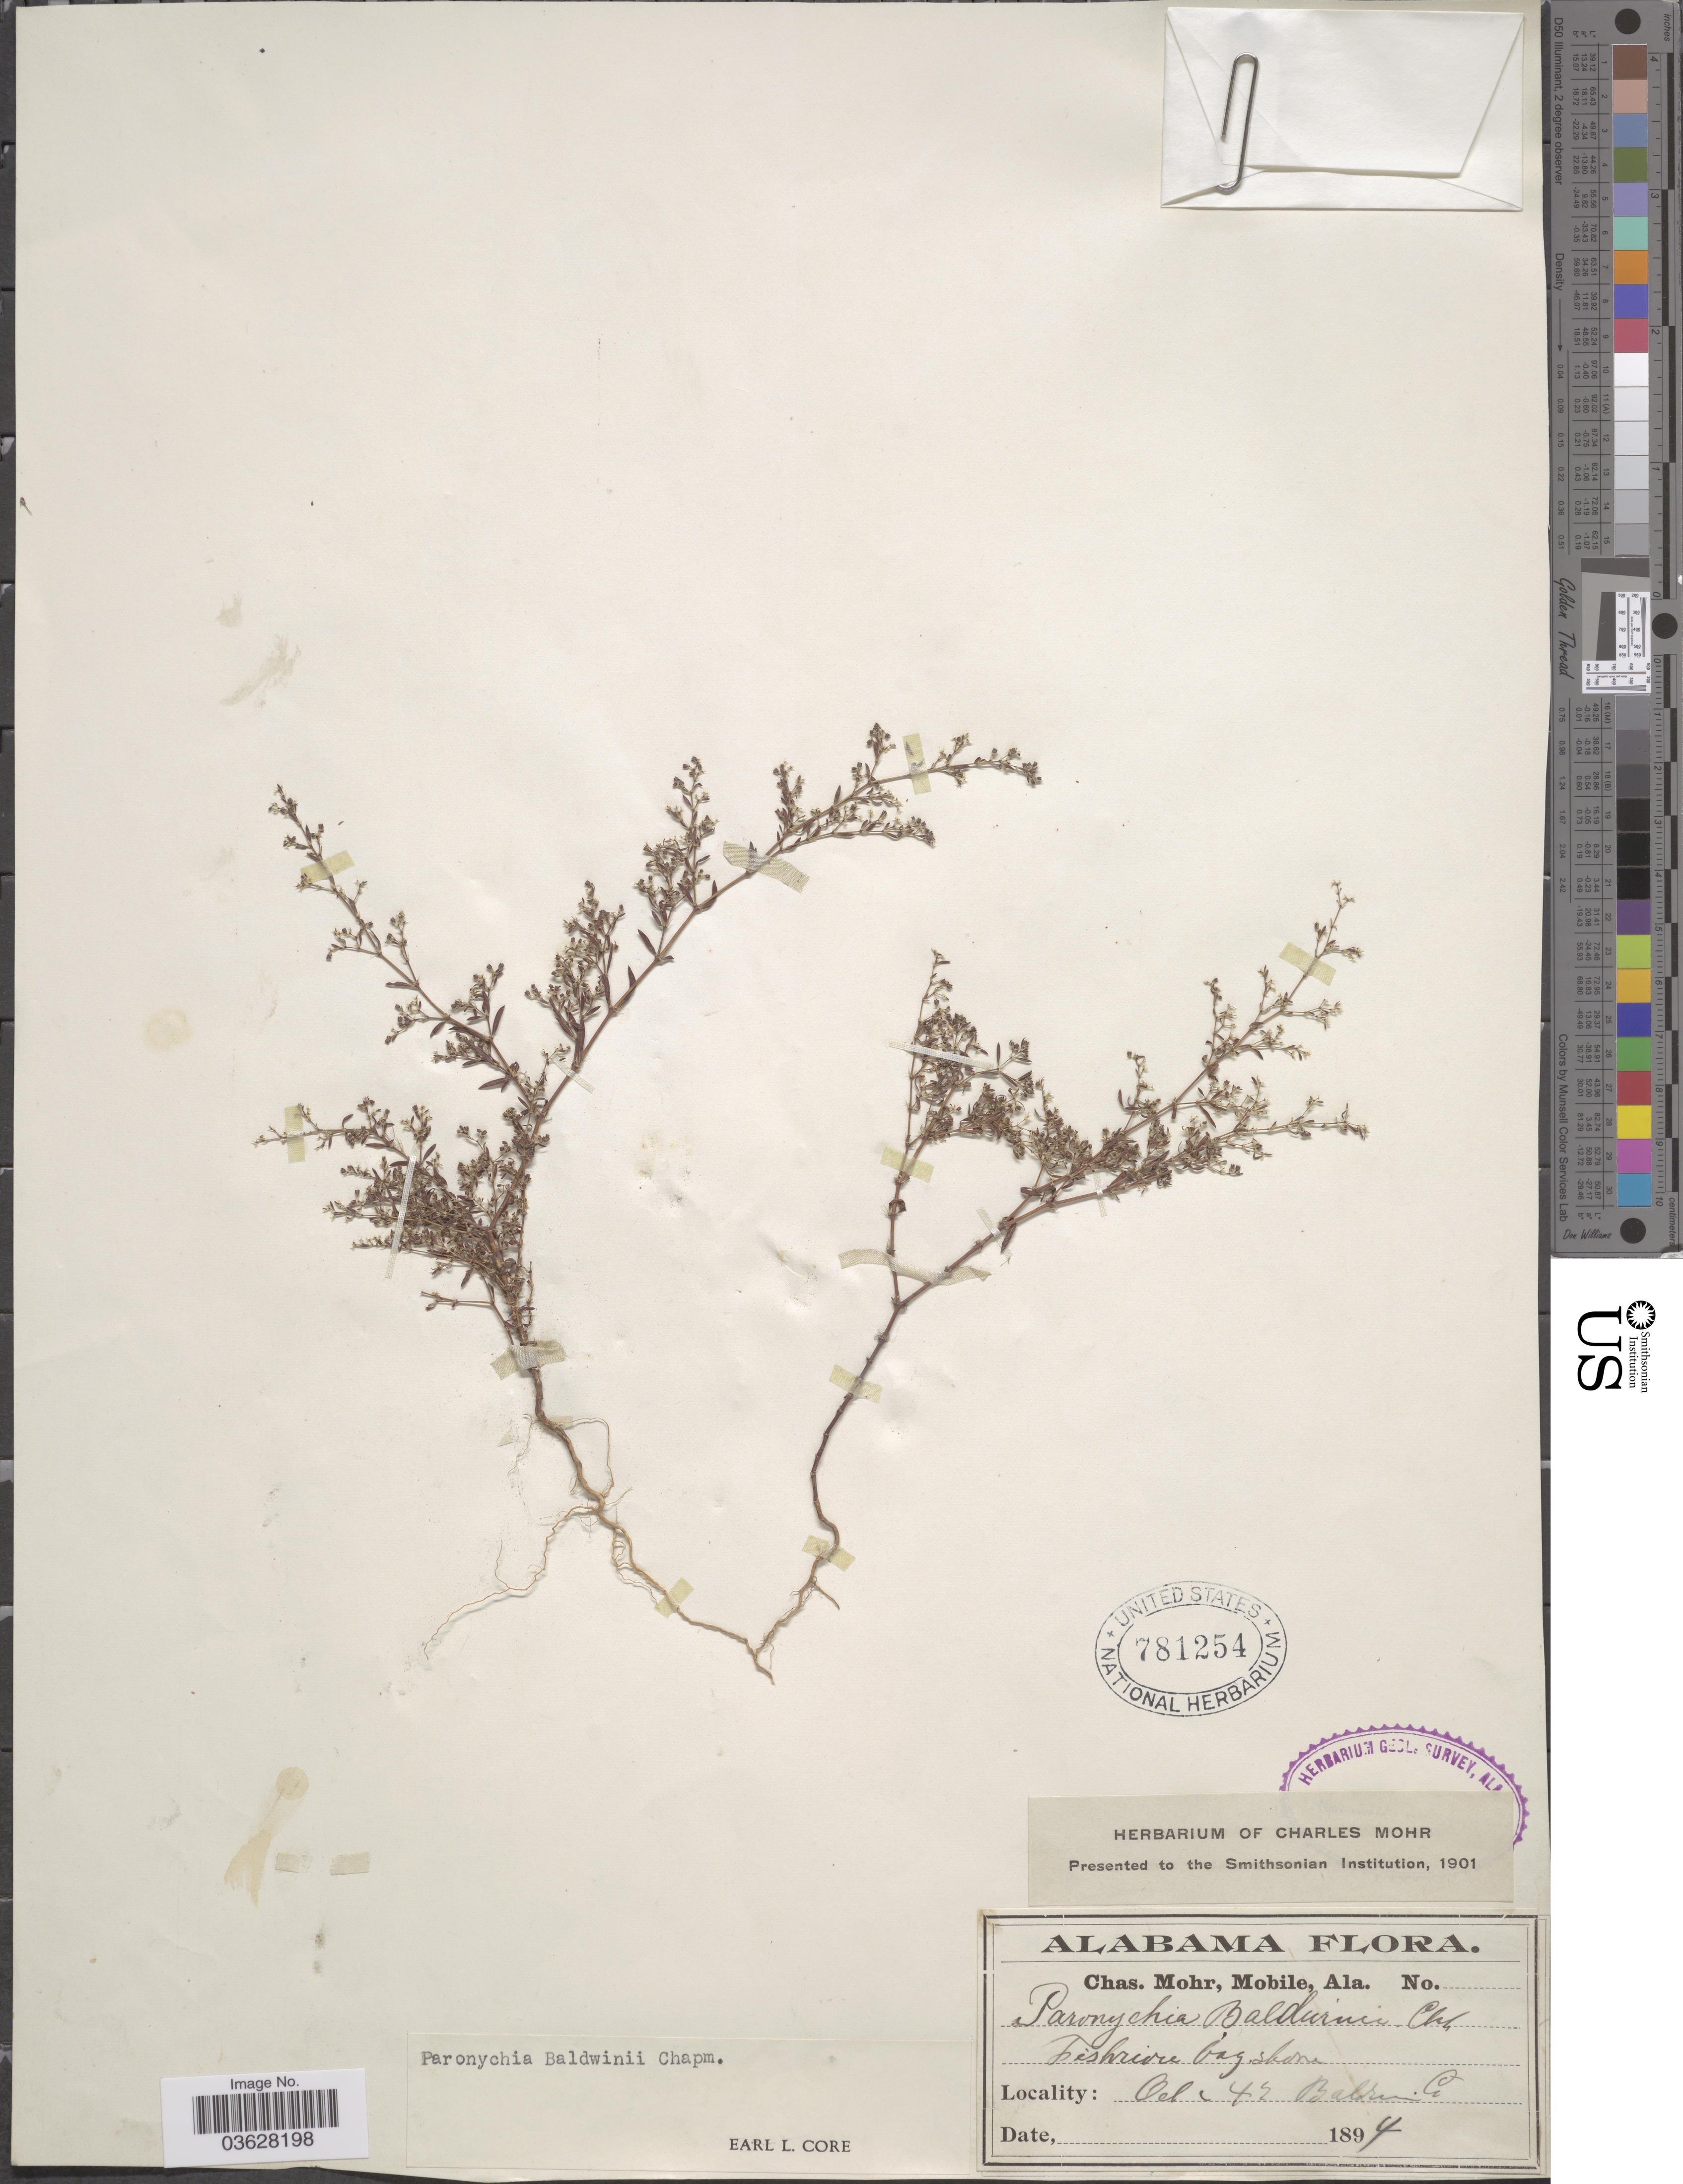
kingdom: Plantae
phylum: Tracheophyta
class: Magnoliopsida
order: Caryophyllales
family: Caryophyllaceae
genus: Paronychia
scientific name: Paronychia baldwinii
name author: (A. Gray & Torr.) Fenzl ex Walp.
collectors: Mohr, C. T. (herbarium)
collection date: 1894-10-04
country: United States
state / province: Alabama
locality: Fish river bay shore. Baldwin Co.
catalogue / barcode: US 781254